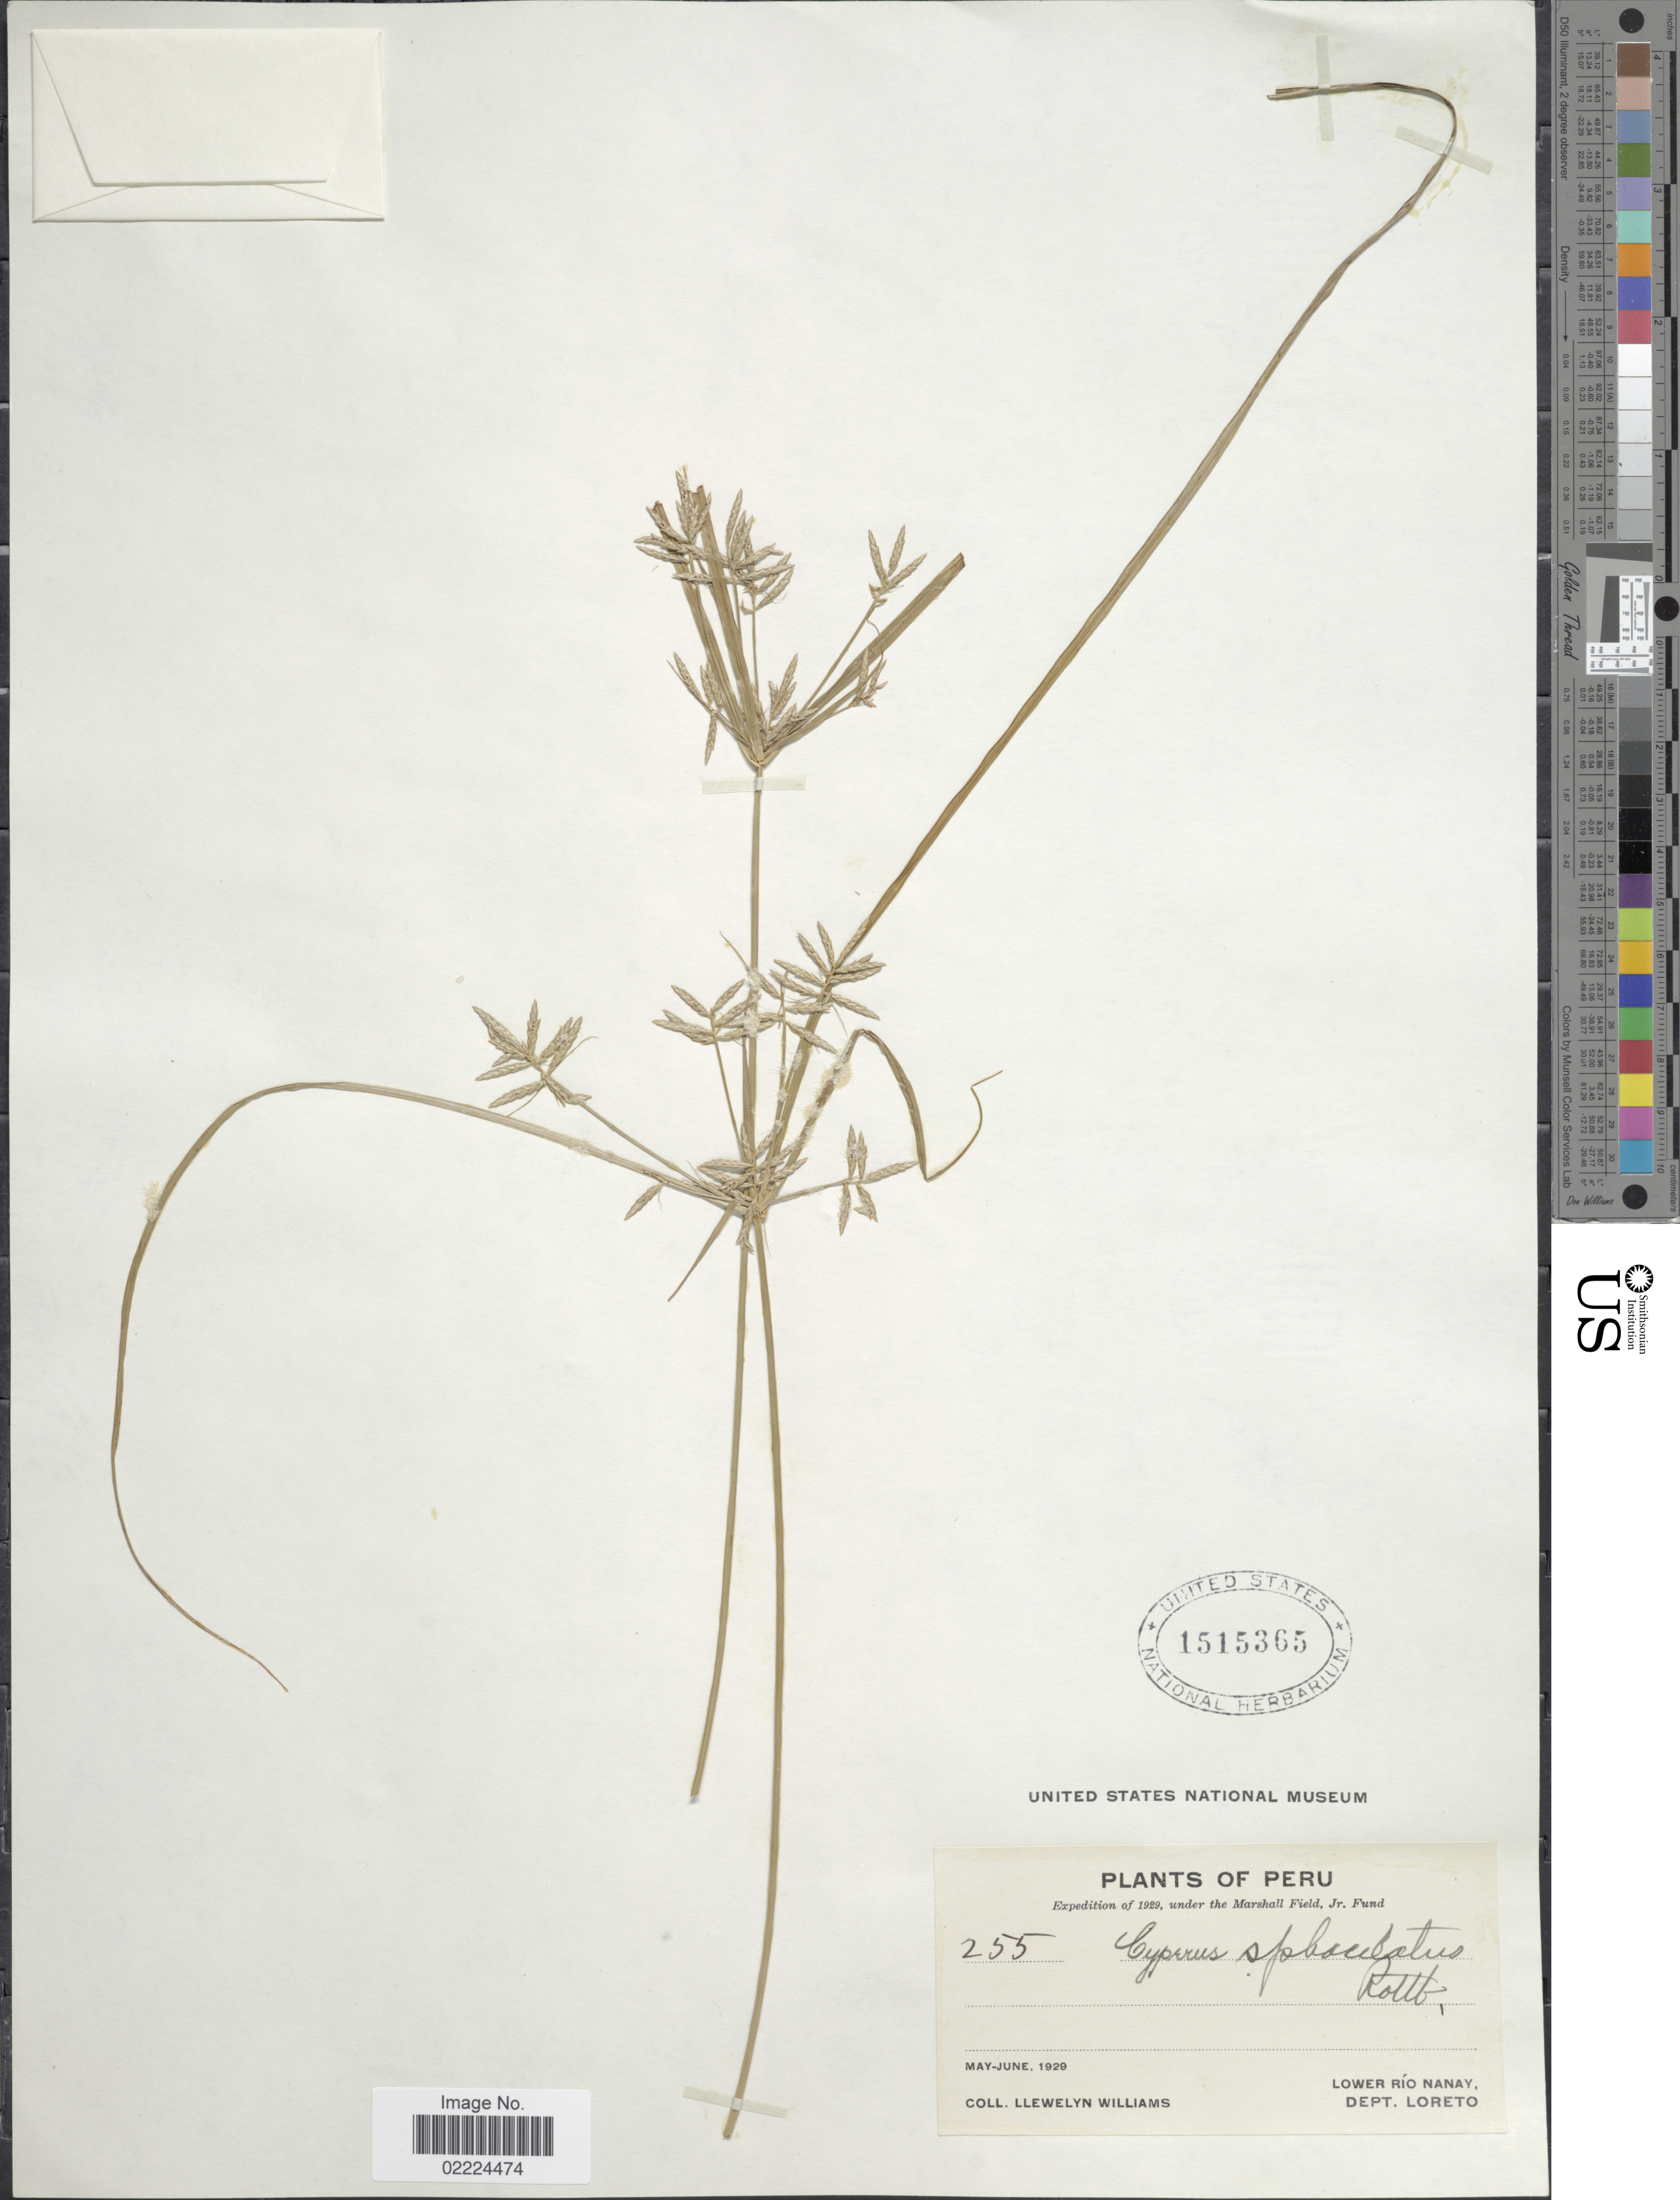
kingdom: Plantae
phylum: Tracheophyta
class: Liliopsida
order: Poales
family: Cyperaceae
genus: Cyperus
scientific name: Cyperus sphacelatus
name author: Rottb.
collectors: Ll. Williams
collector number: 255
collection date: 1929-05/1929-06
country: Peru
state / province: Loreto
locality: Lower Rio Nanay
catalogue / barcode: US 1515365